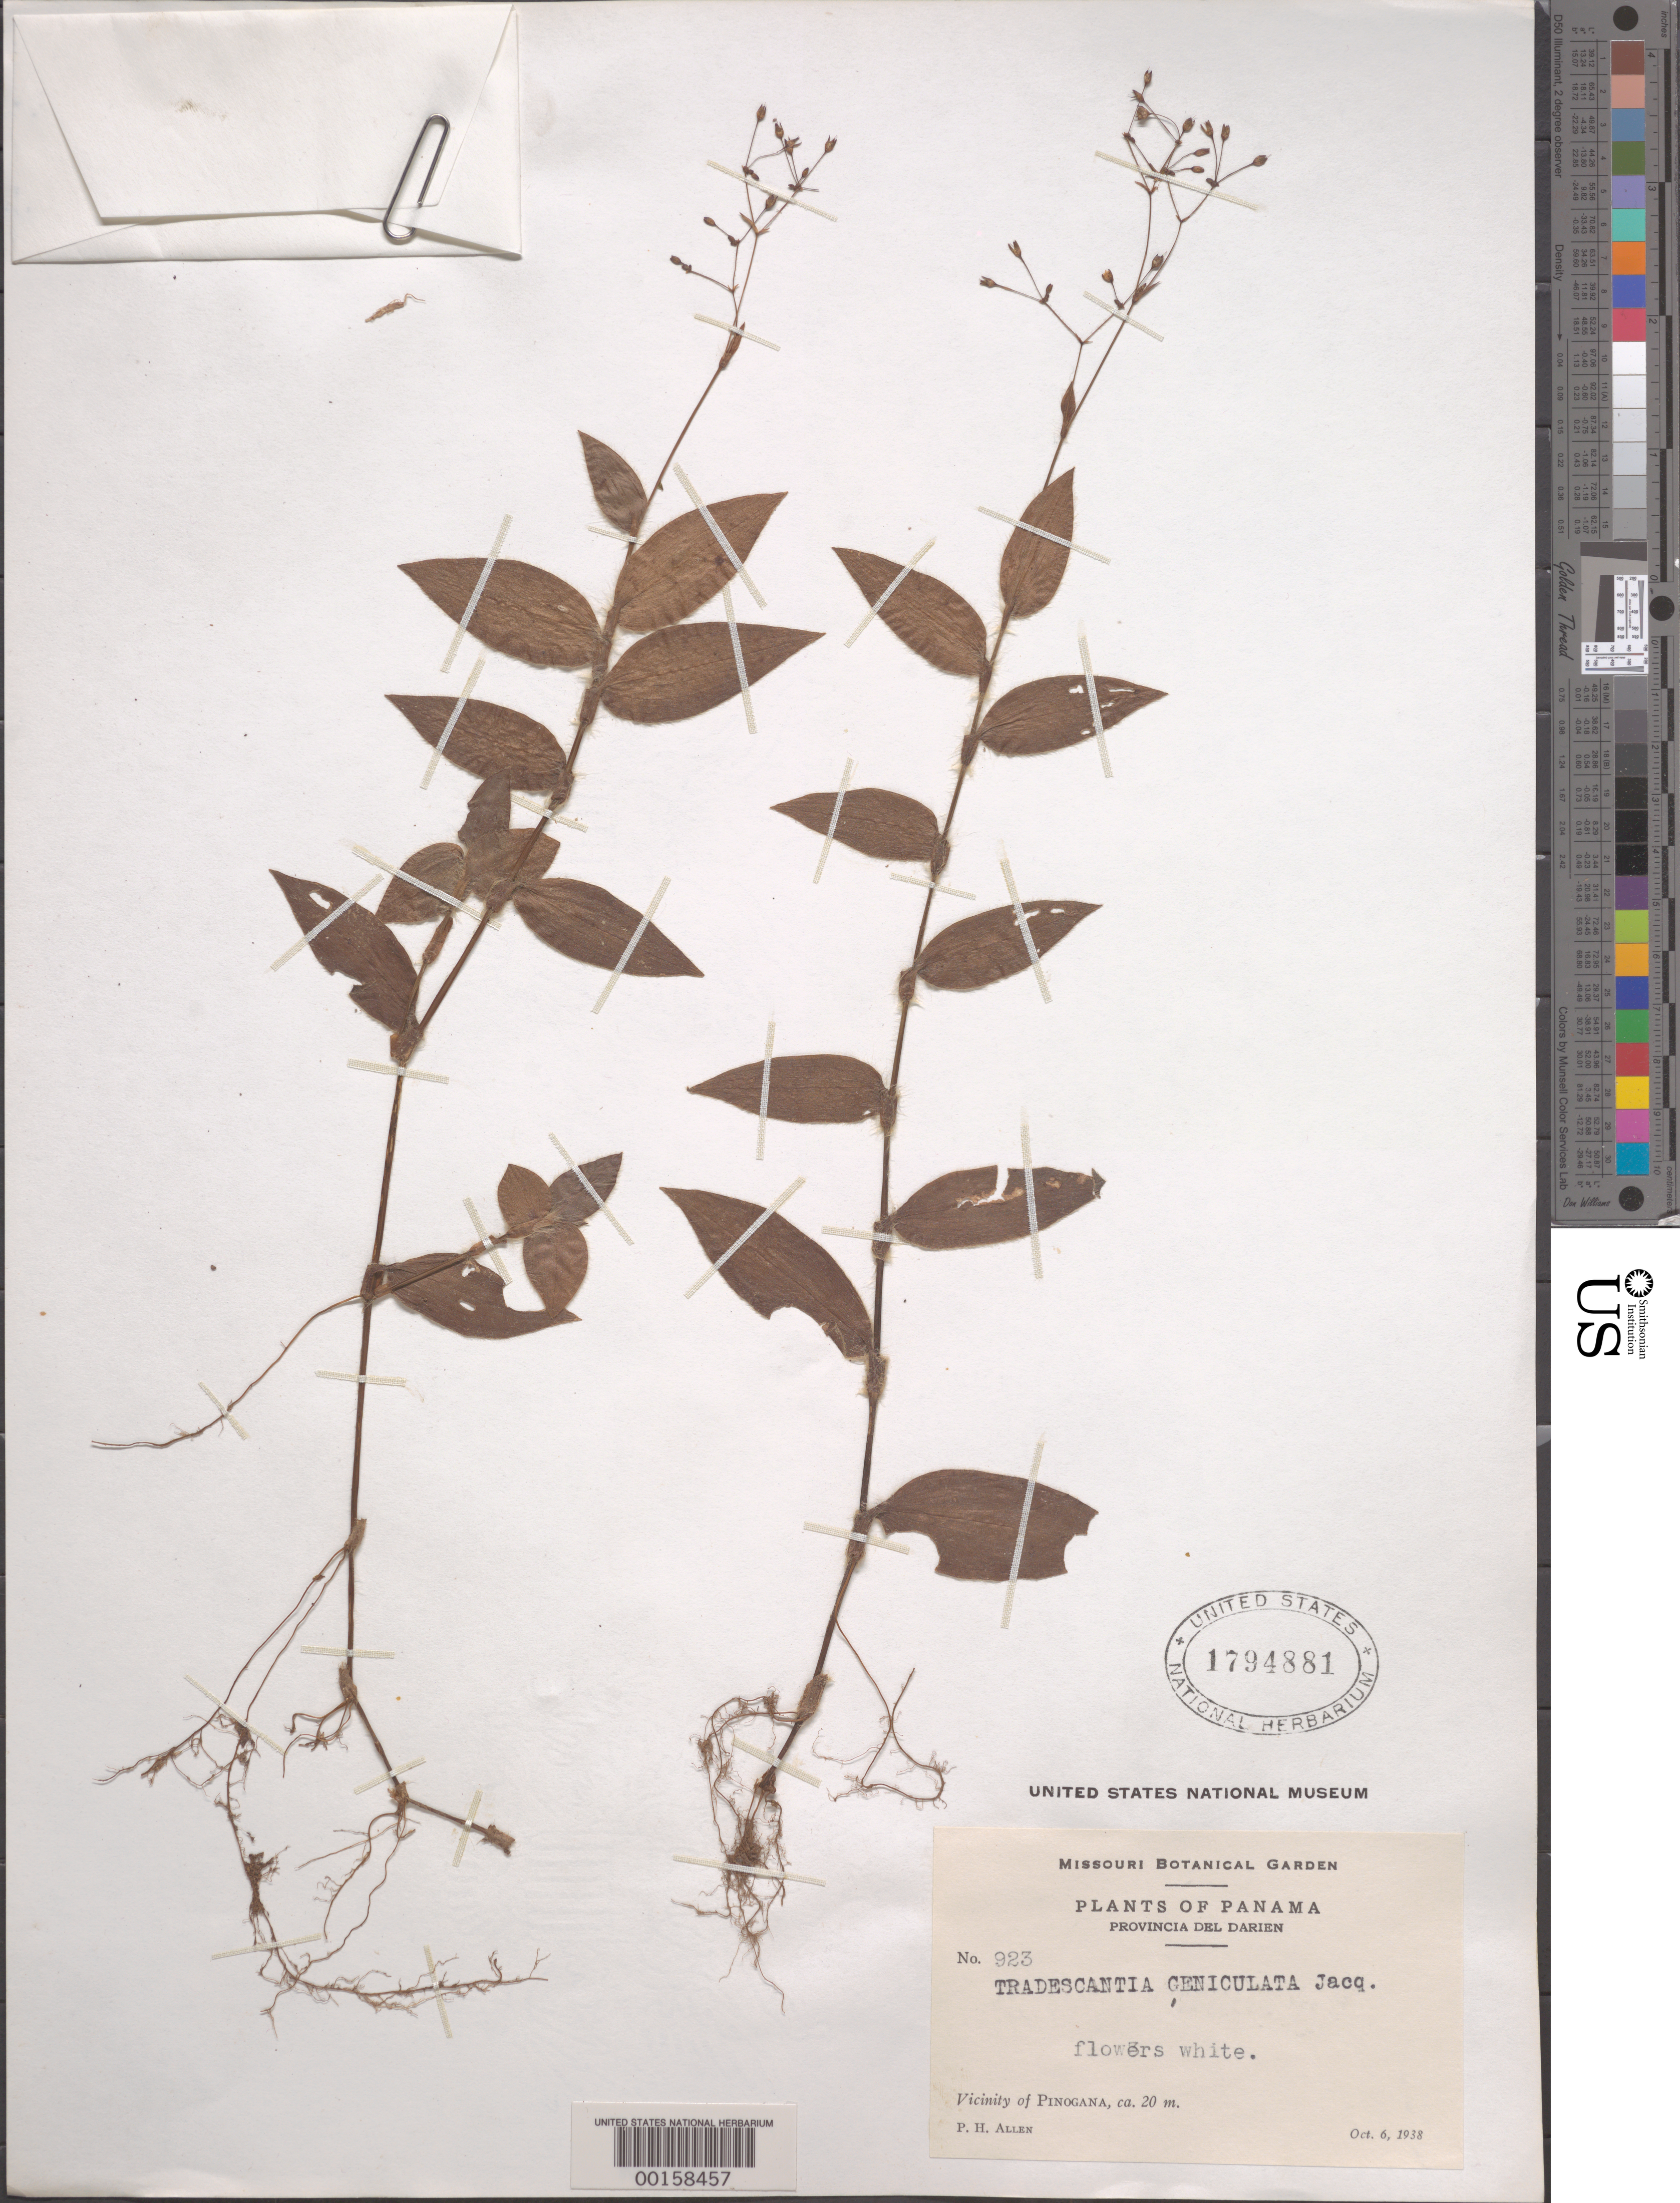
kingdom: Plantae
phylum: Tracheophyta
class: Liliopsida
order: Commelinales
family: Commelinaceae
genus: Gibasis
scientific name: Gibasis geniculata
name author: (Jacq.) Rohweder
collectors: P. H. Allen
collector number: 923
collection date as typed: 06 Oct 1938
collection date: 1938-10-06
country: Panama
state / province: Darién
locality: Near Pinogana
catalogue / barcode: US 1794881